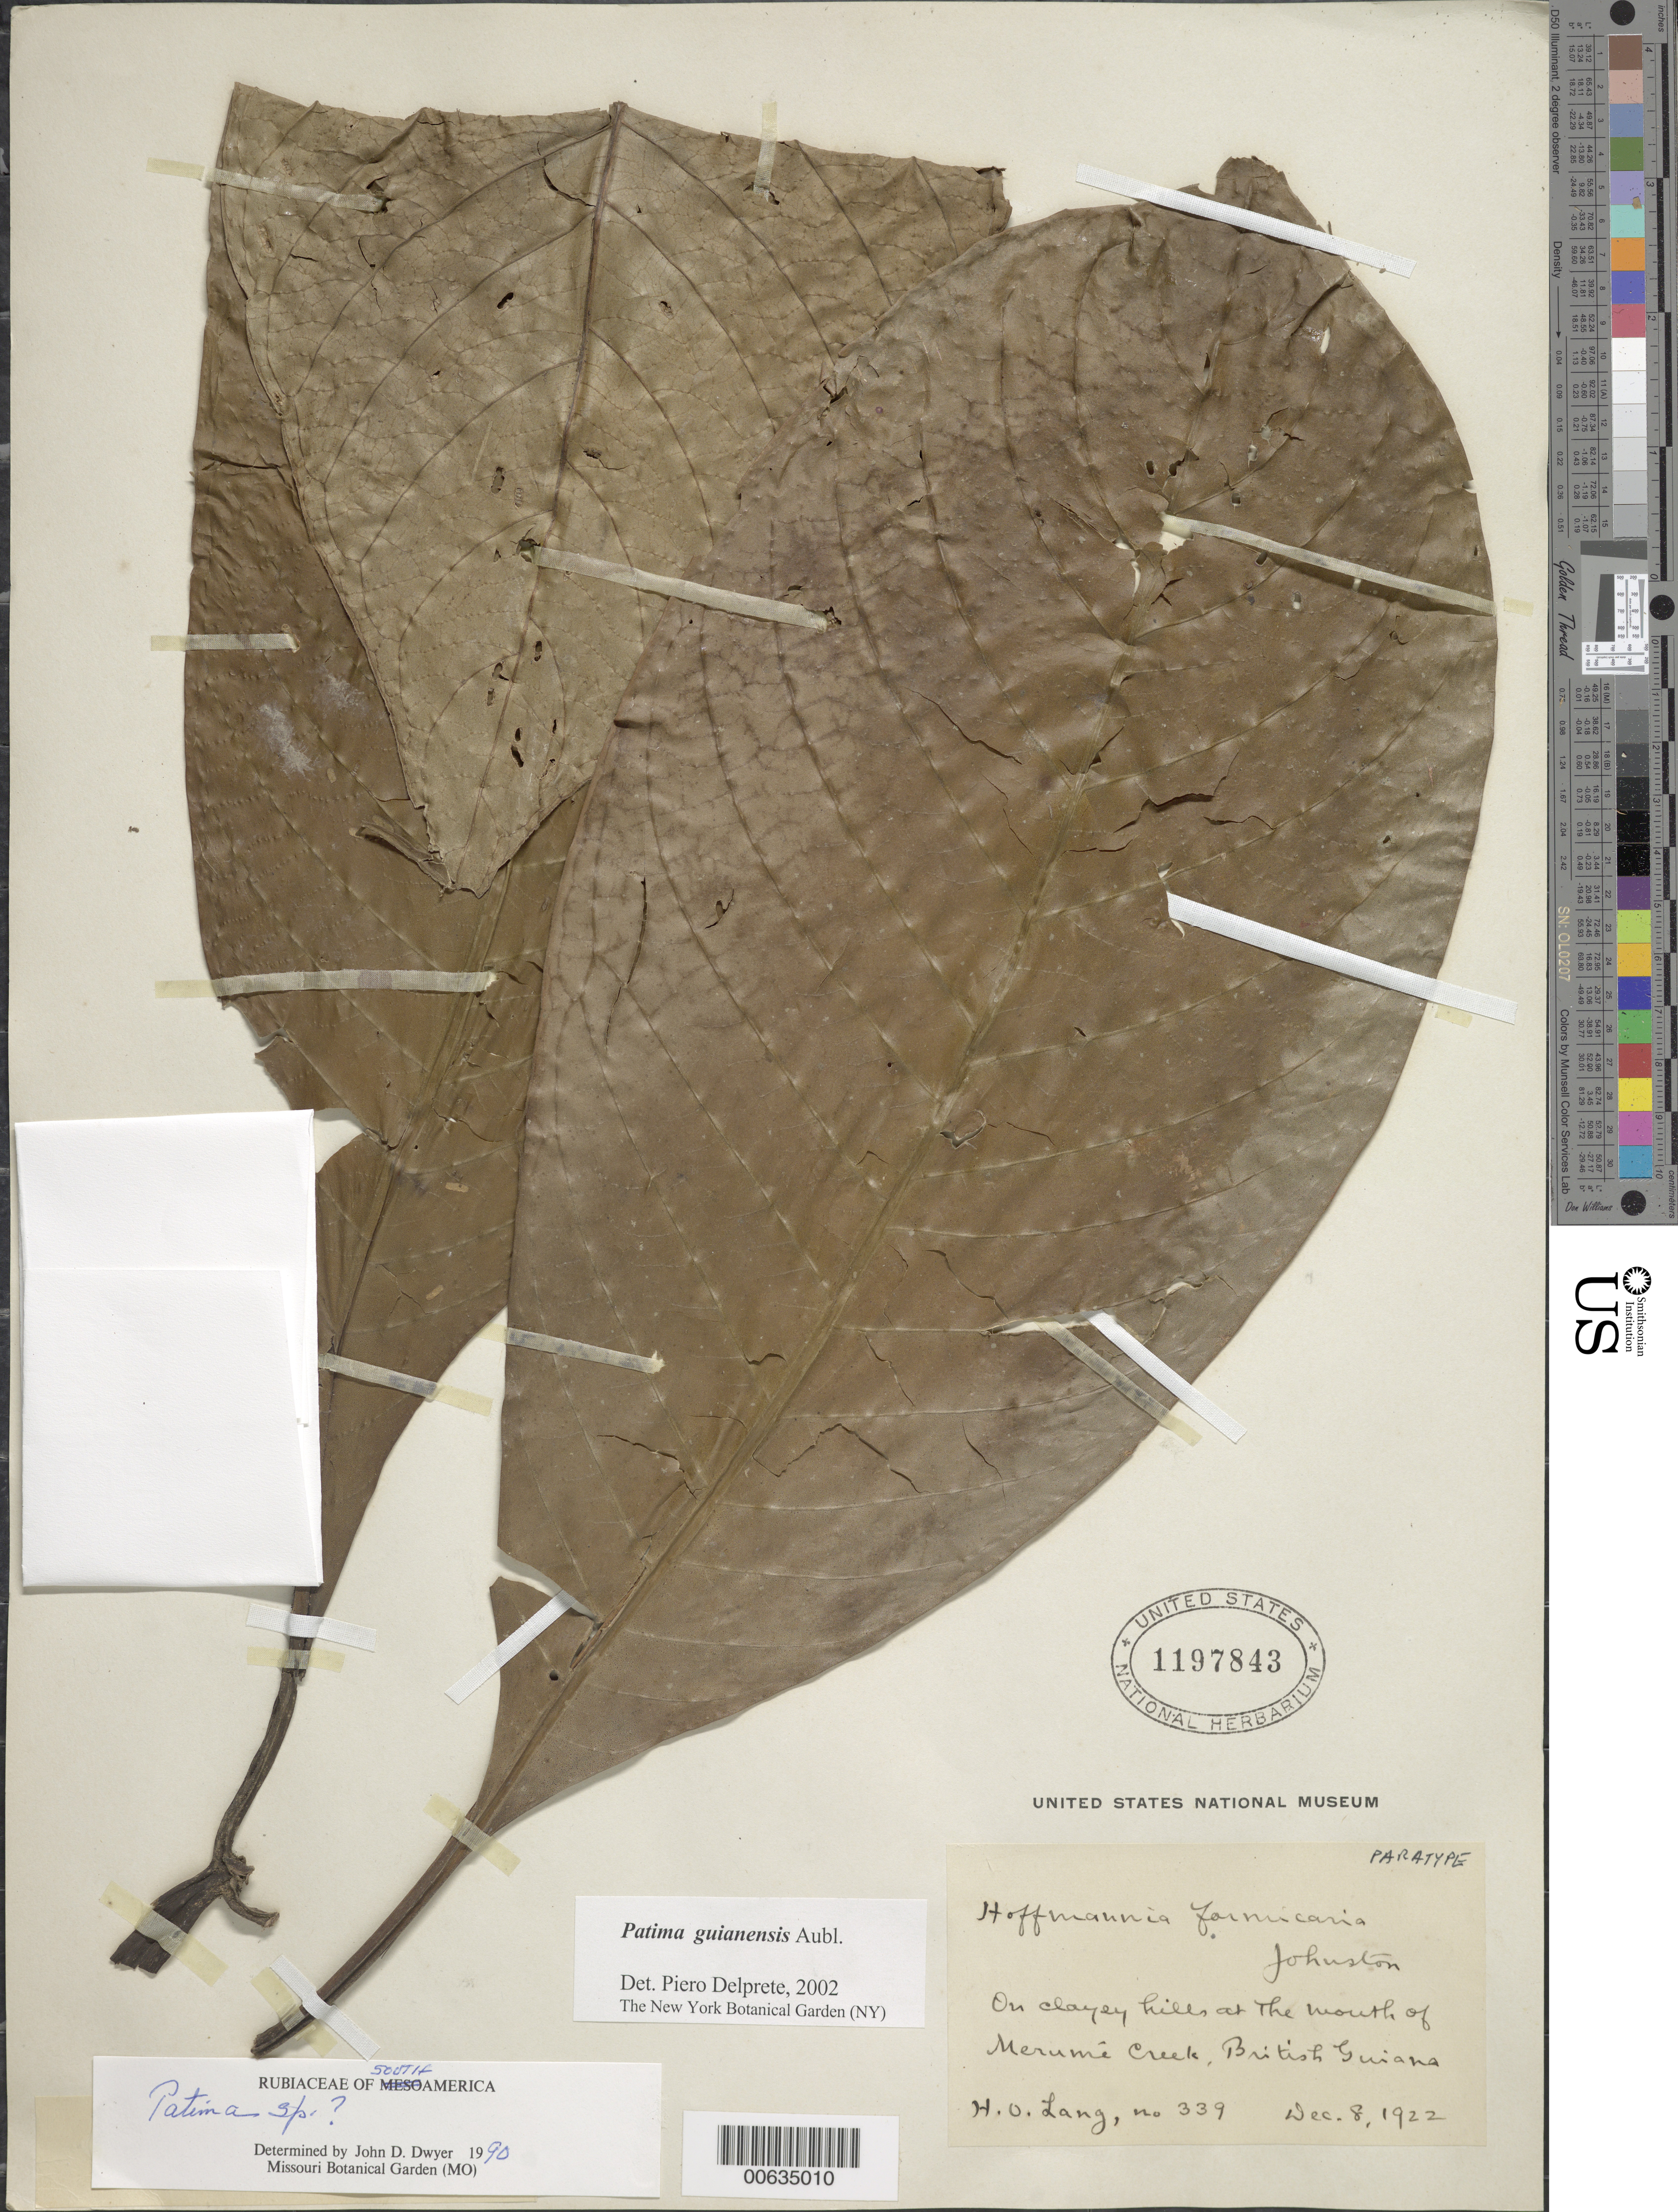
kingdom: Plantae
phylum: Tracheophyta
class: Magnoliopsida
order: Gentianales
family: Rubiaceae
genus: Patima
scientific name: Patima guianensis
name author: Aubl.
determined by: Delprete, P. G., Herb. de Guyane Cay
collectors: H. Lang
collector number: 339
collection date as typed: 8-Dec-22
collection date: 1922-12-08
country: Guyana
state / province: Cuyuni-Mazaruni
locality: Merume Creek, mouth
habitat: Clayey hills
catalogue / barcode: US 1197843